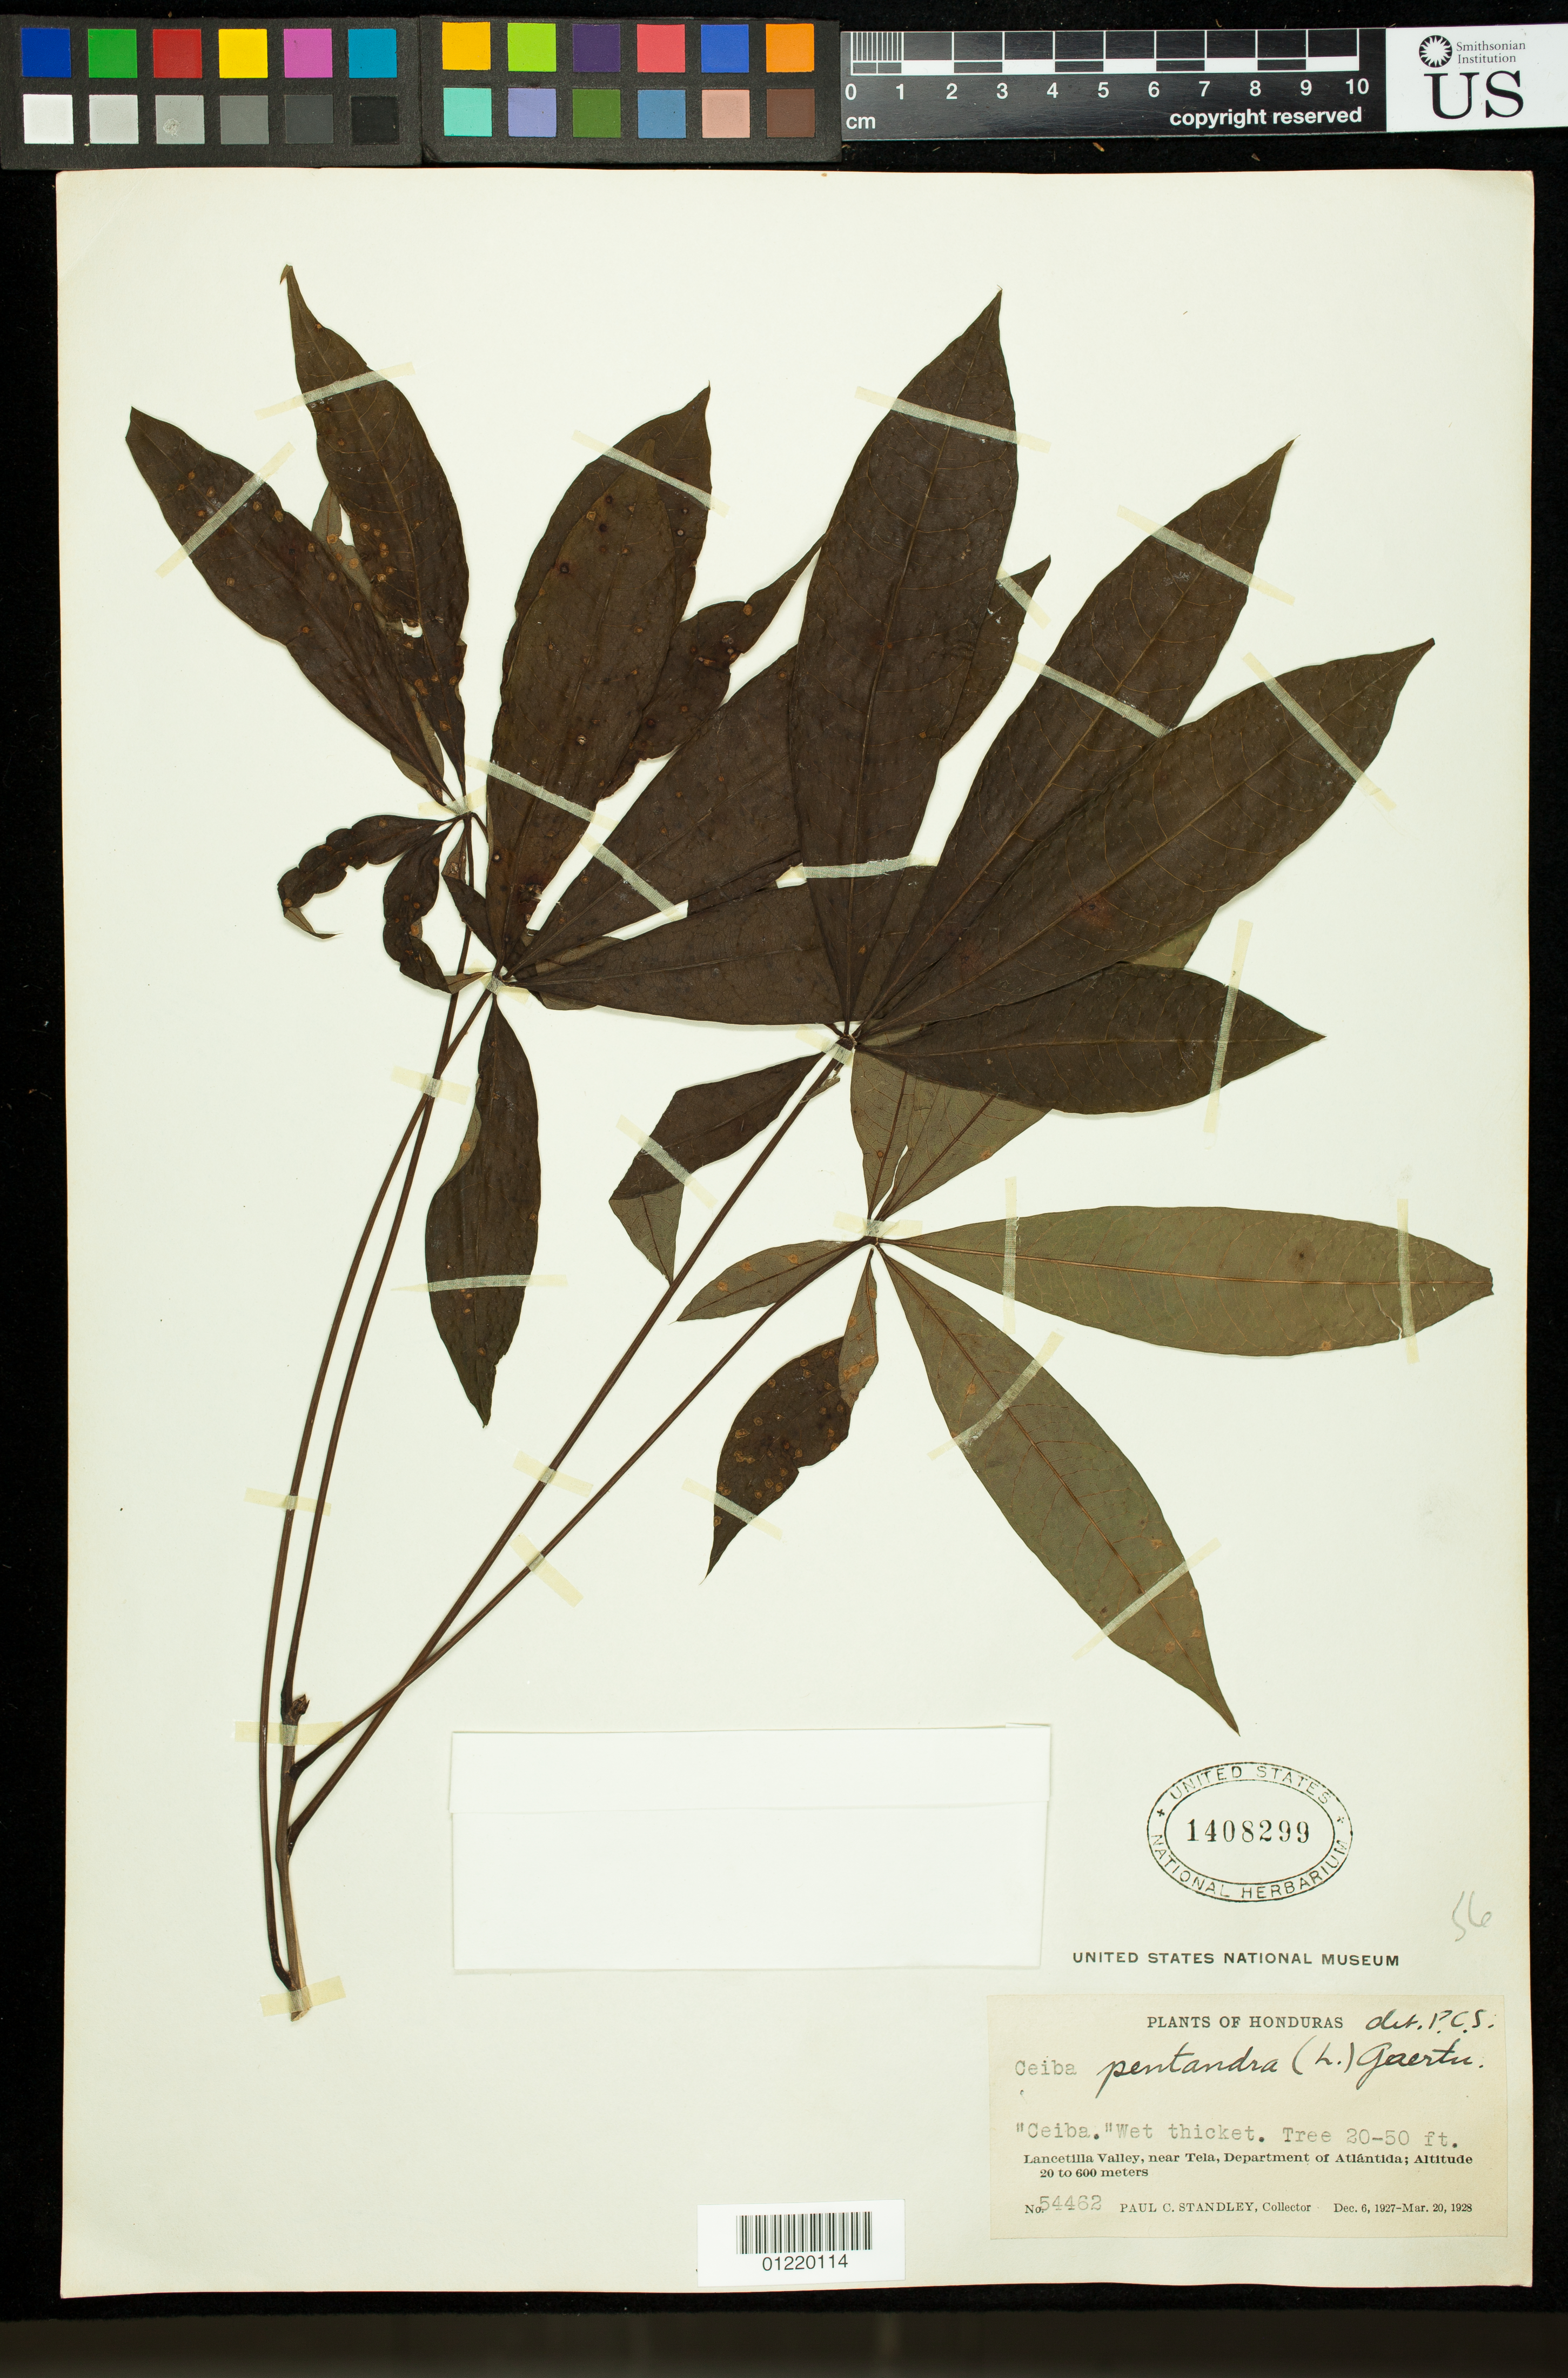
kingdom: Plantae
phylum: Tracheophyta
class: Magnoliopsida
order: Malvales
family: Malvaceae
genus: Ceiba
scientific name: Ceiba parvifolia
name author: Rose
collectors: P. C. Standley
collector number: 54462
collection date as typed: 1927-12-06 to 1928-03-20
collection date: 1927-12-06/1928-03-20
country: Honduras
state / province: Atlántida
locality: Lancetilla Valley, near Tela.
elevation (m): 20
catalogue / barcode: US 1408299